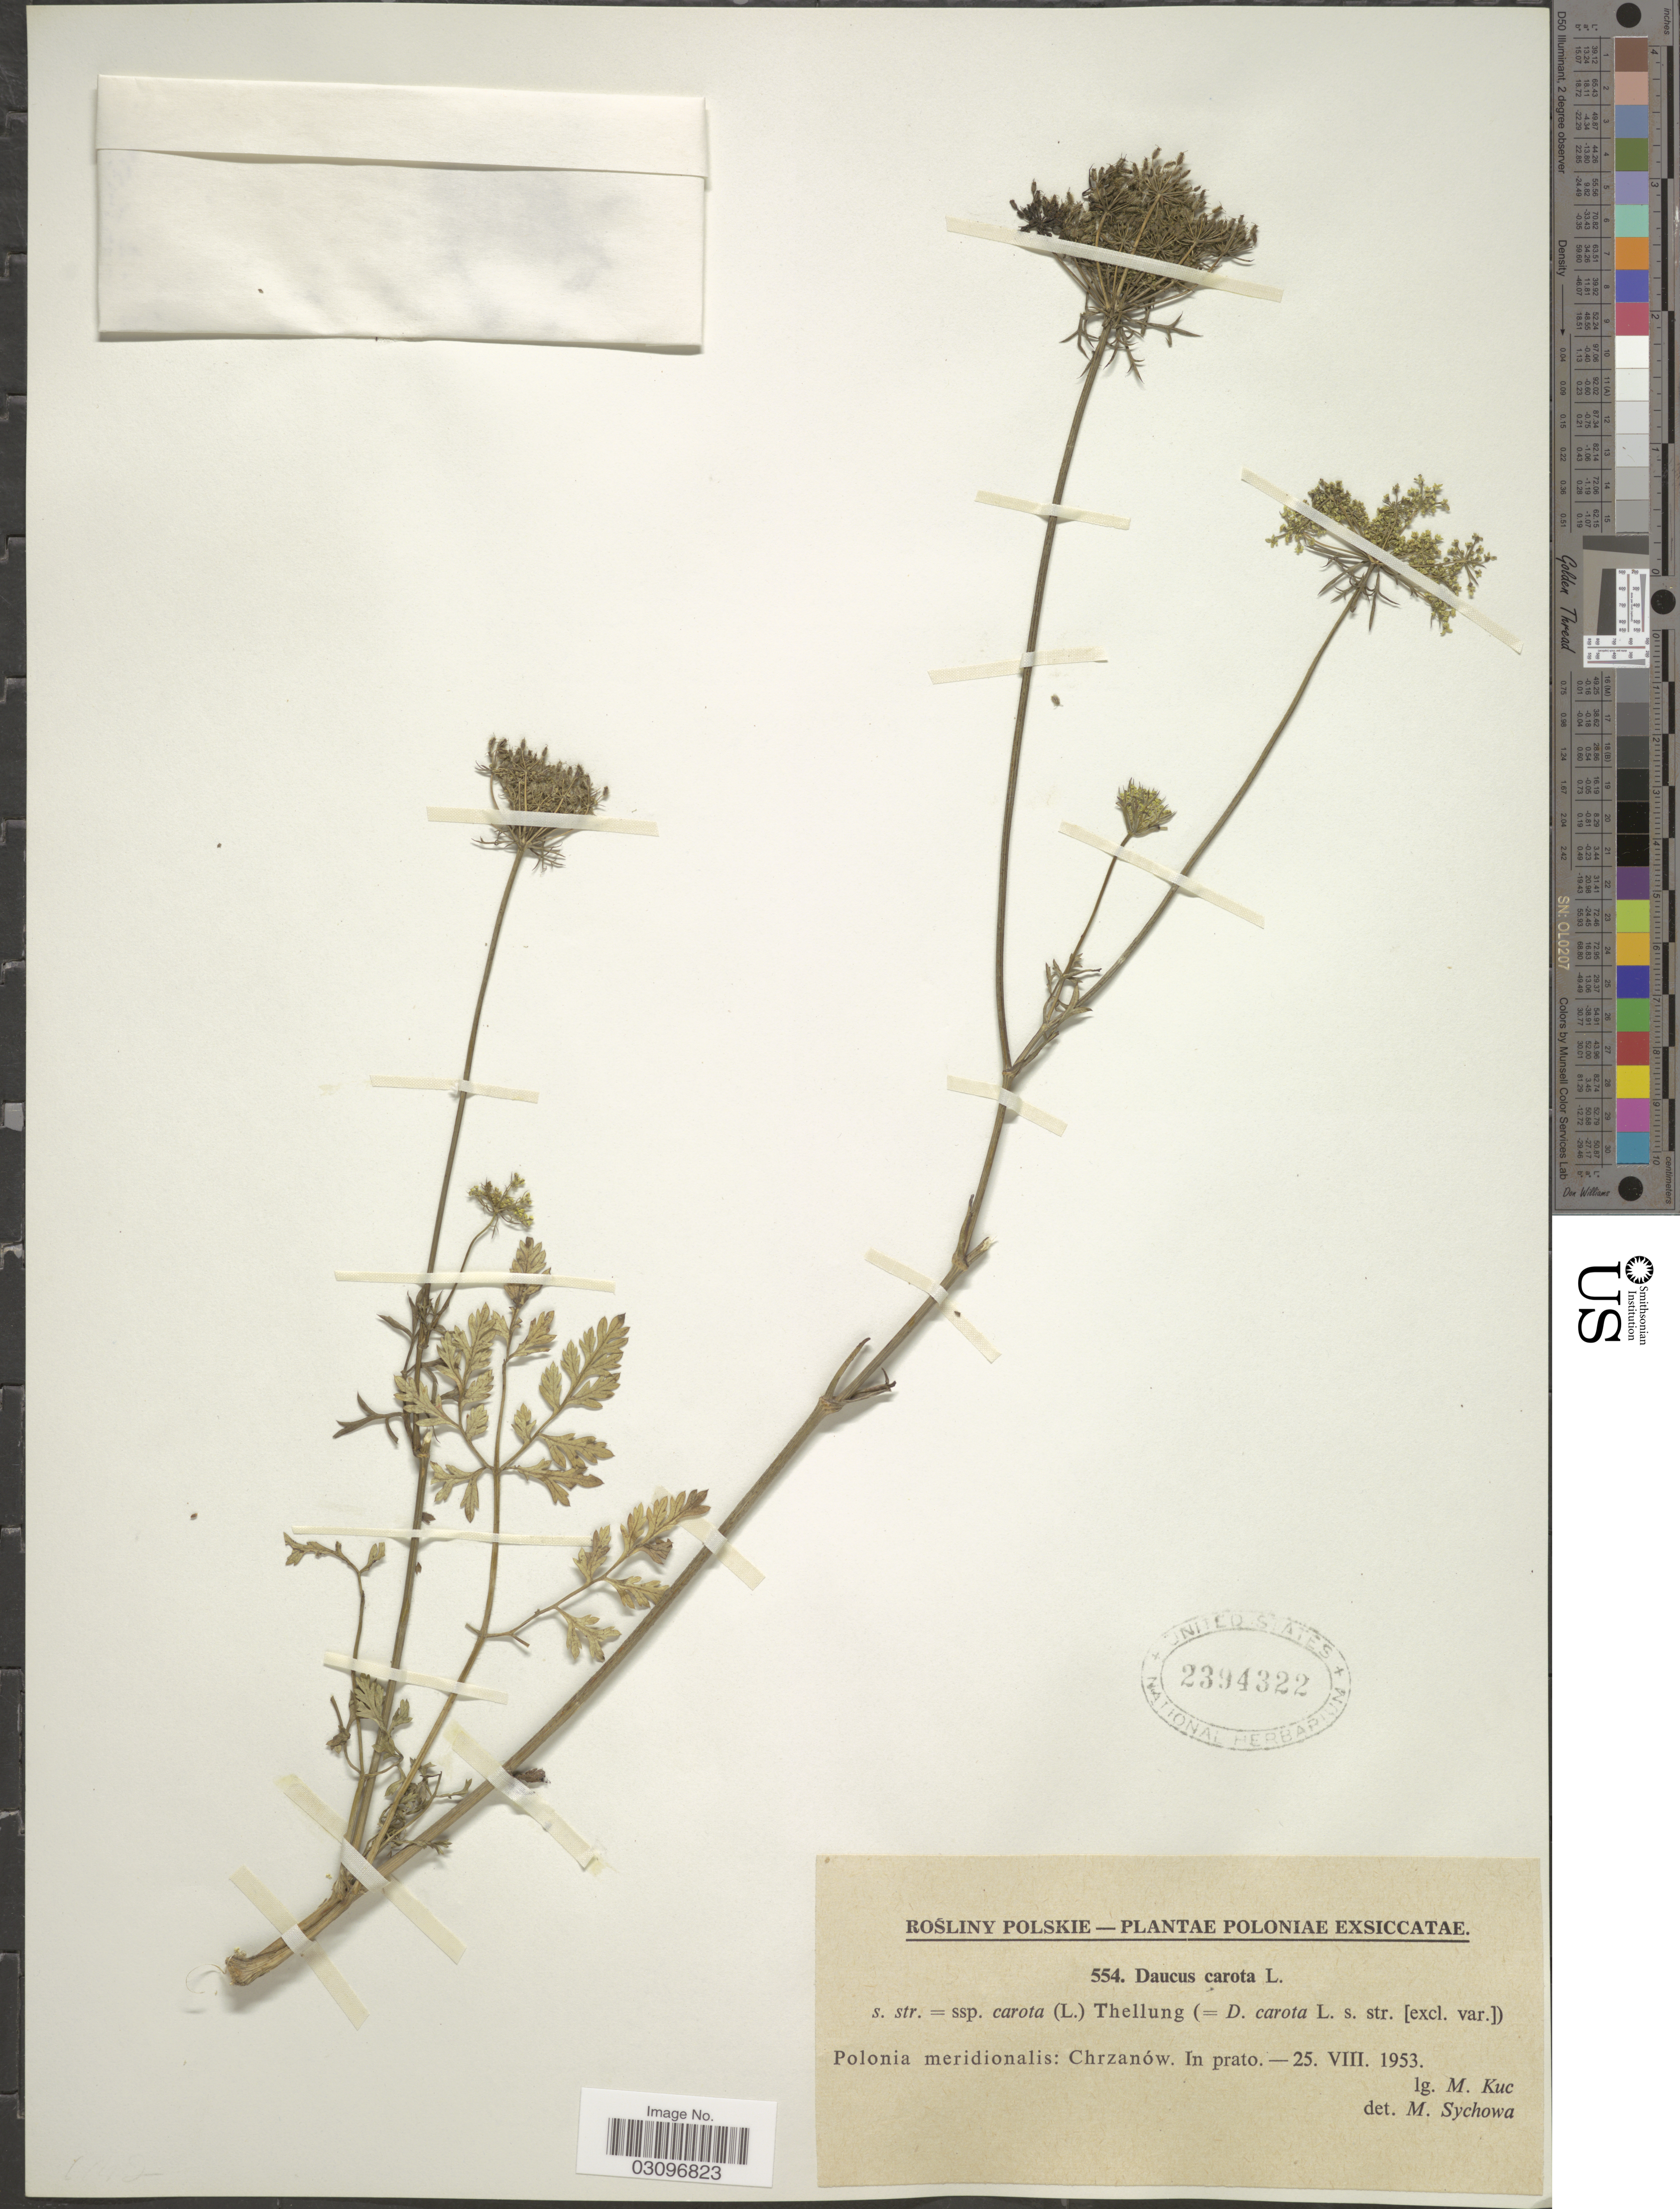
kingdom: Plantae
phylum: Tracheophyta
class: Magnoliopsida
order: Apiales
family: Apiaceae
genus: Daucus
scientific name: Daucus carota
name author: L.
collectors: M. Kuc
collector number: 554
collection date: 1953-08-25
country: Poland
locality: Polonia meridionalis: Chrzanów. In prato.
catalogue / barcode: US 2394322